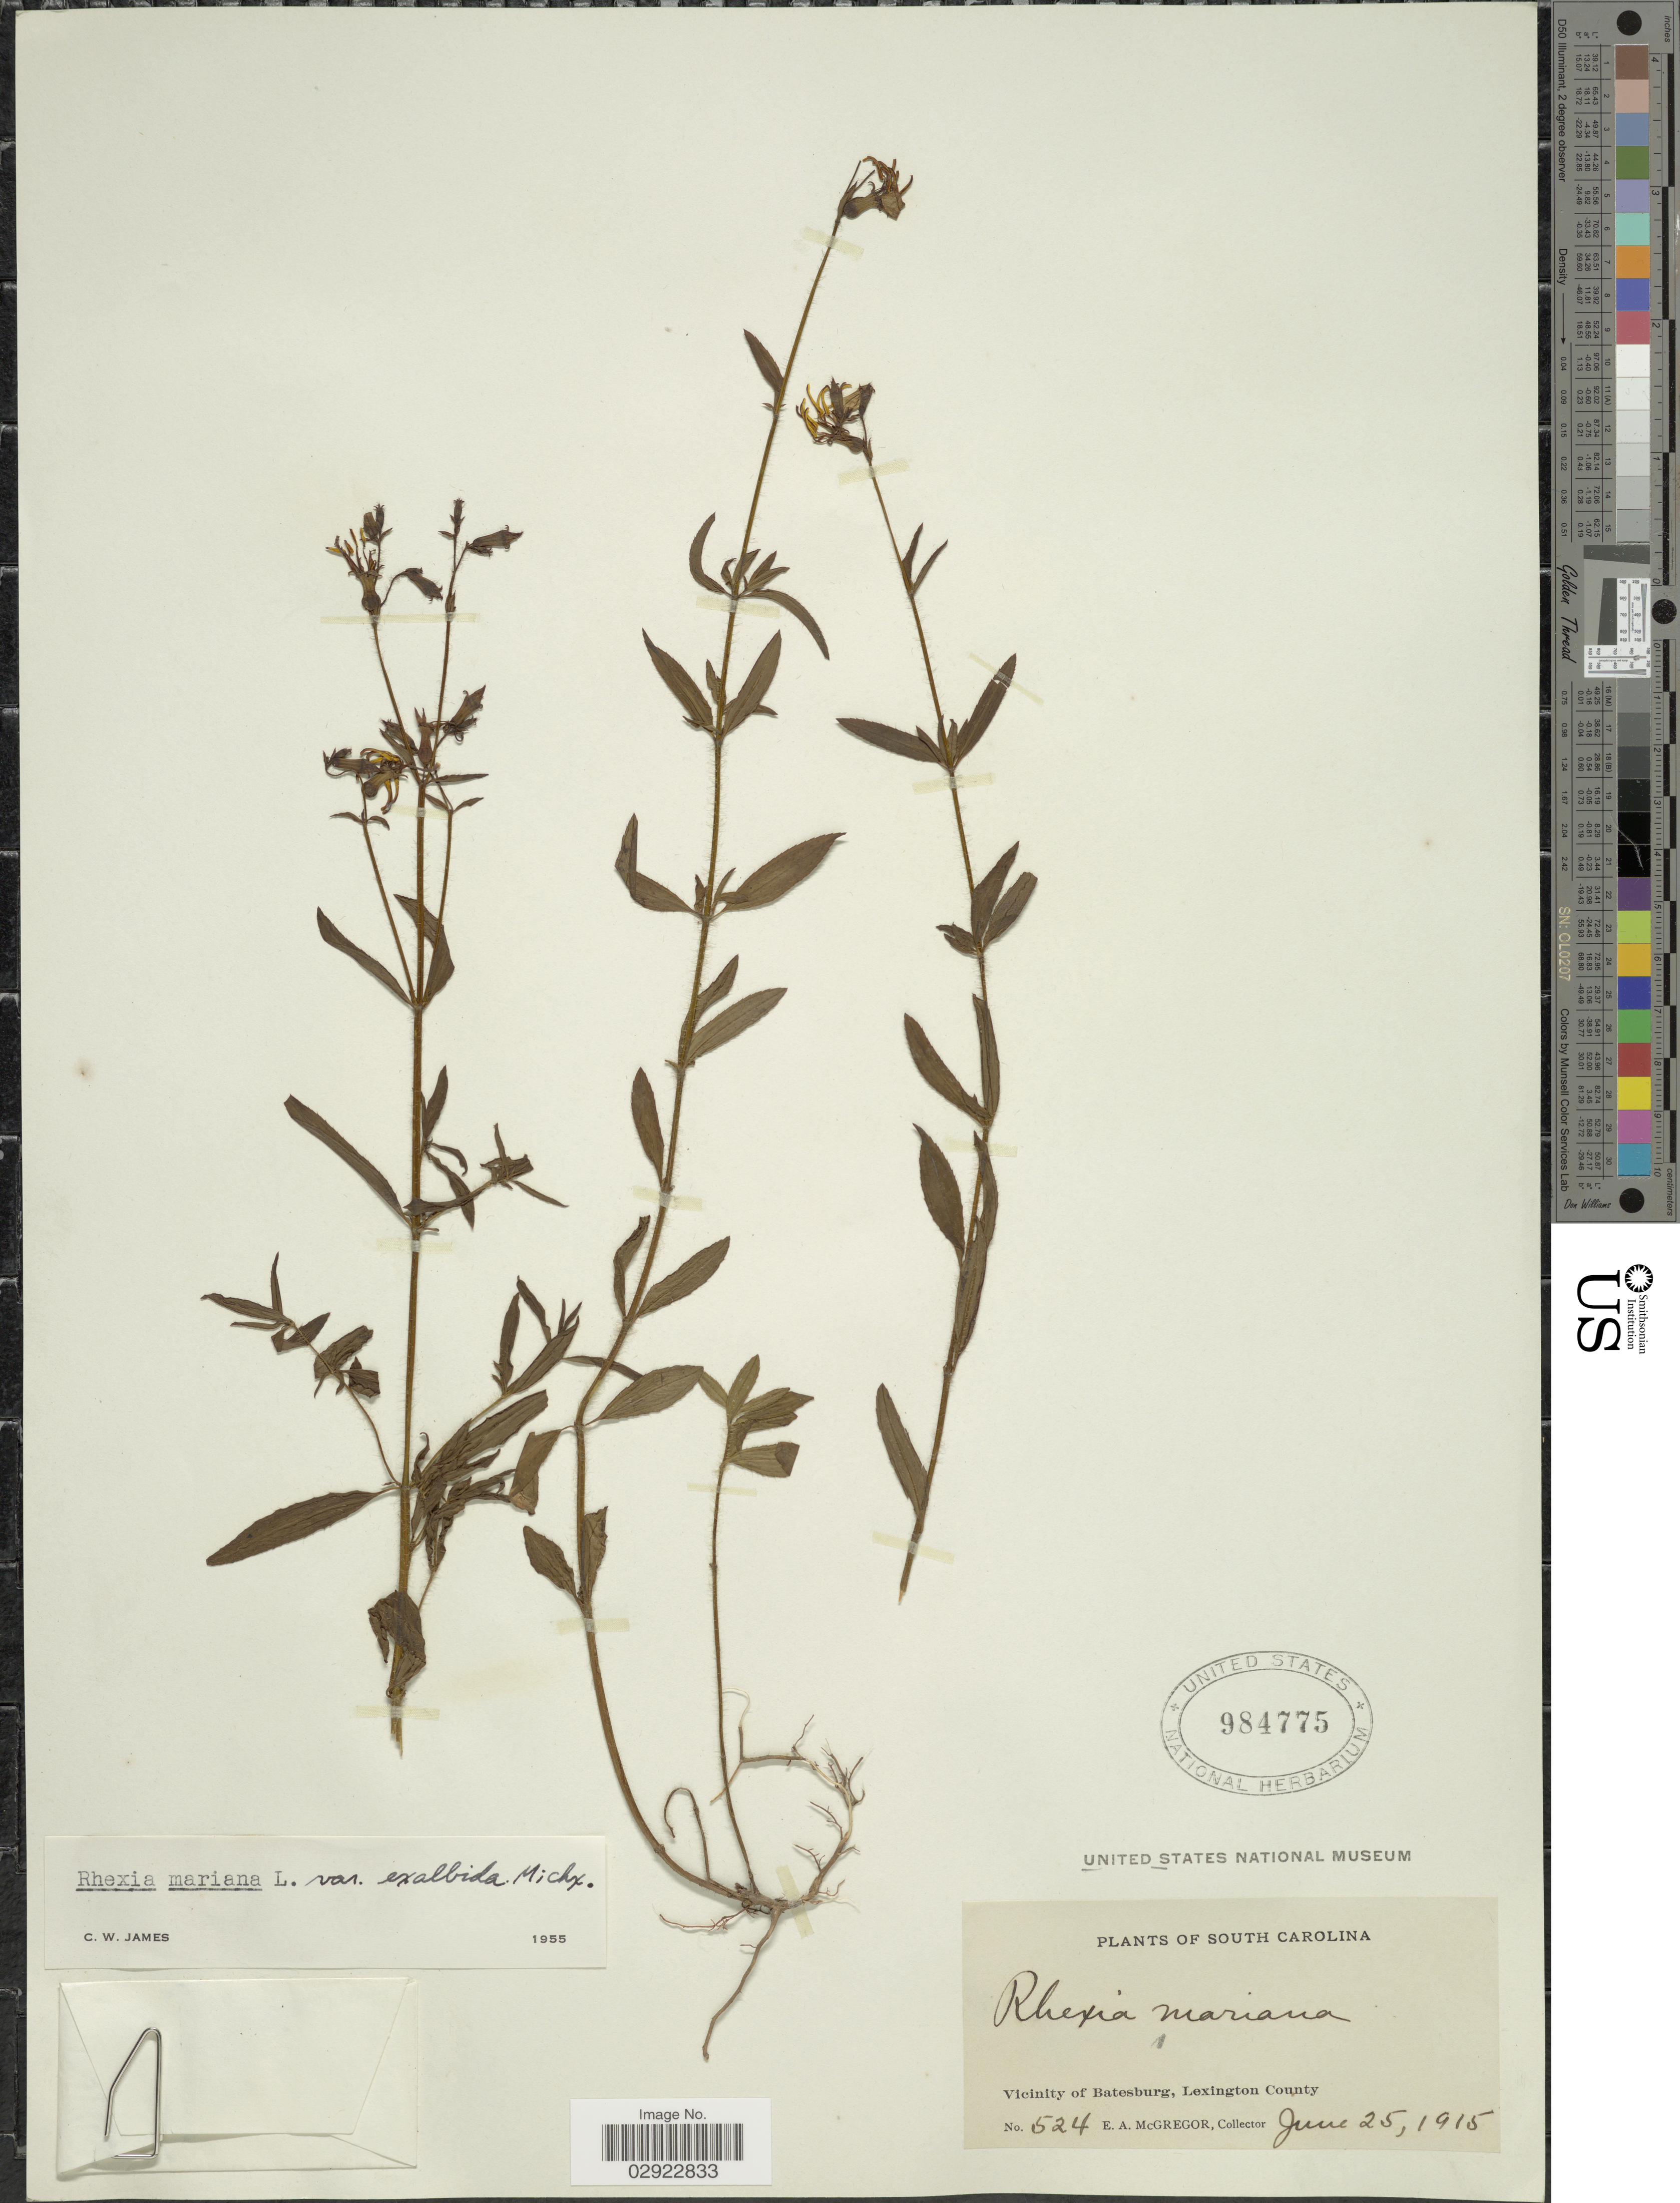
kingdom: Plantae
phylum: Tracheophyta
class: Magnoliopsida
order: Myrtales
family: Melastomataceae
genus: Rhexia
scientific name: Rhexia mariana var. exalbida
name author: Michx.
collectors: E. A. McGregor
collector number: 524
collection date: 1915-06-25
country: United States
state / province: South Carolina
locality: Vicinity of Batesburg, Lexington County.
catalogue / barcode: US 984775